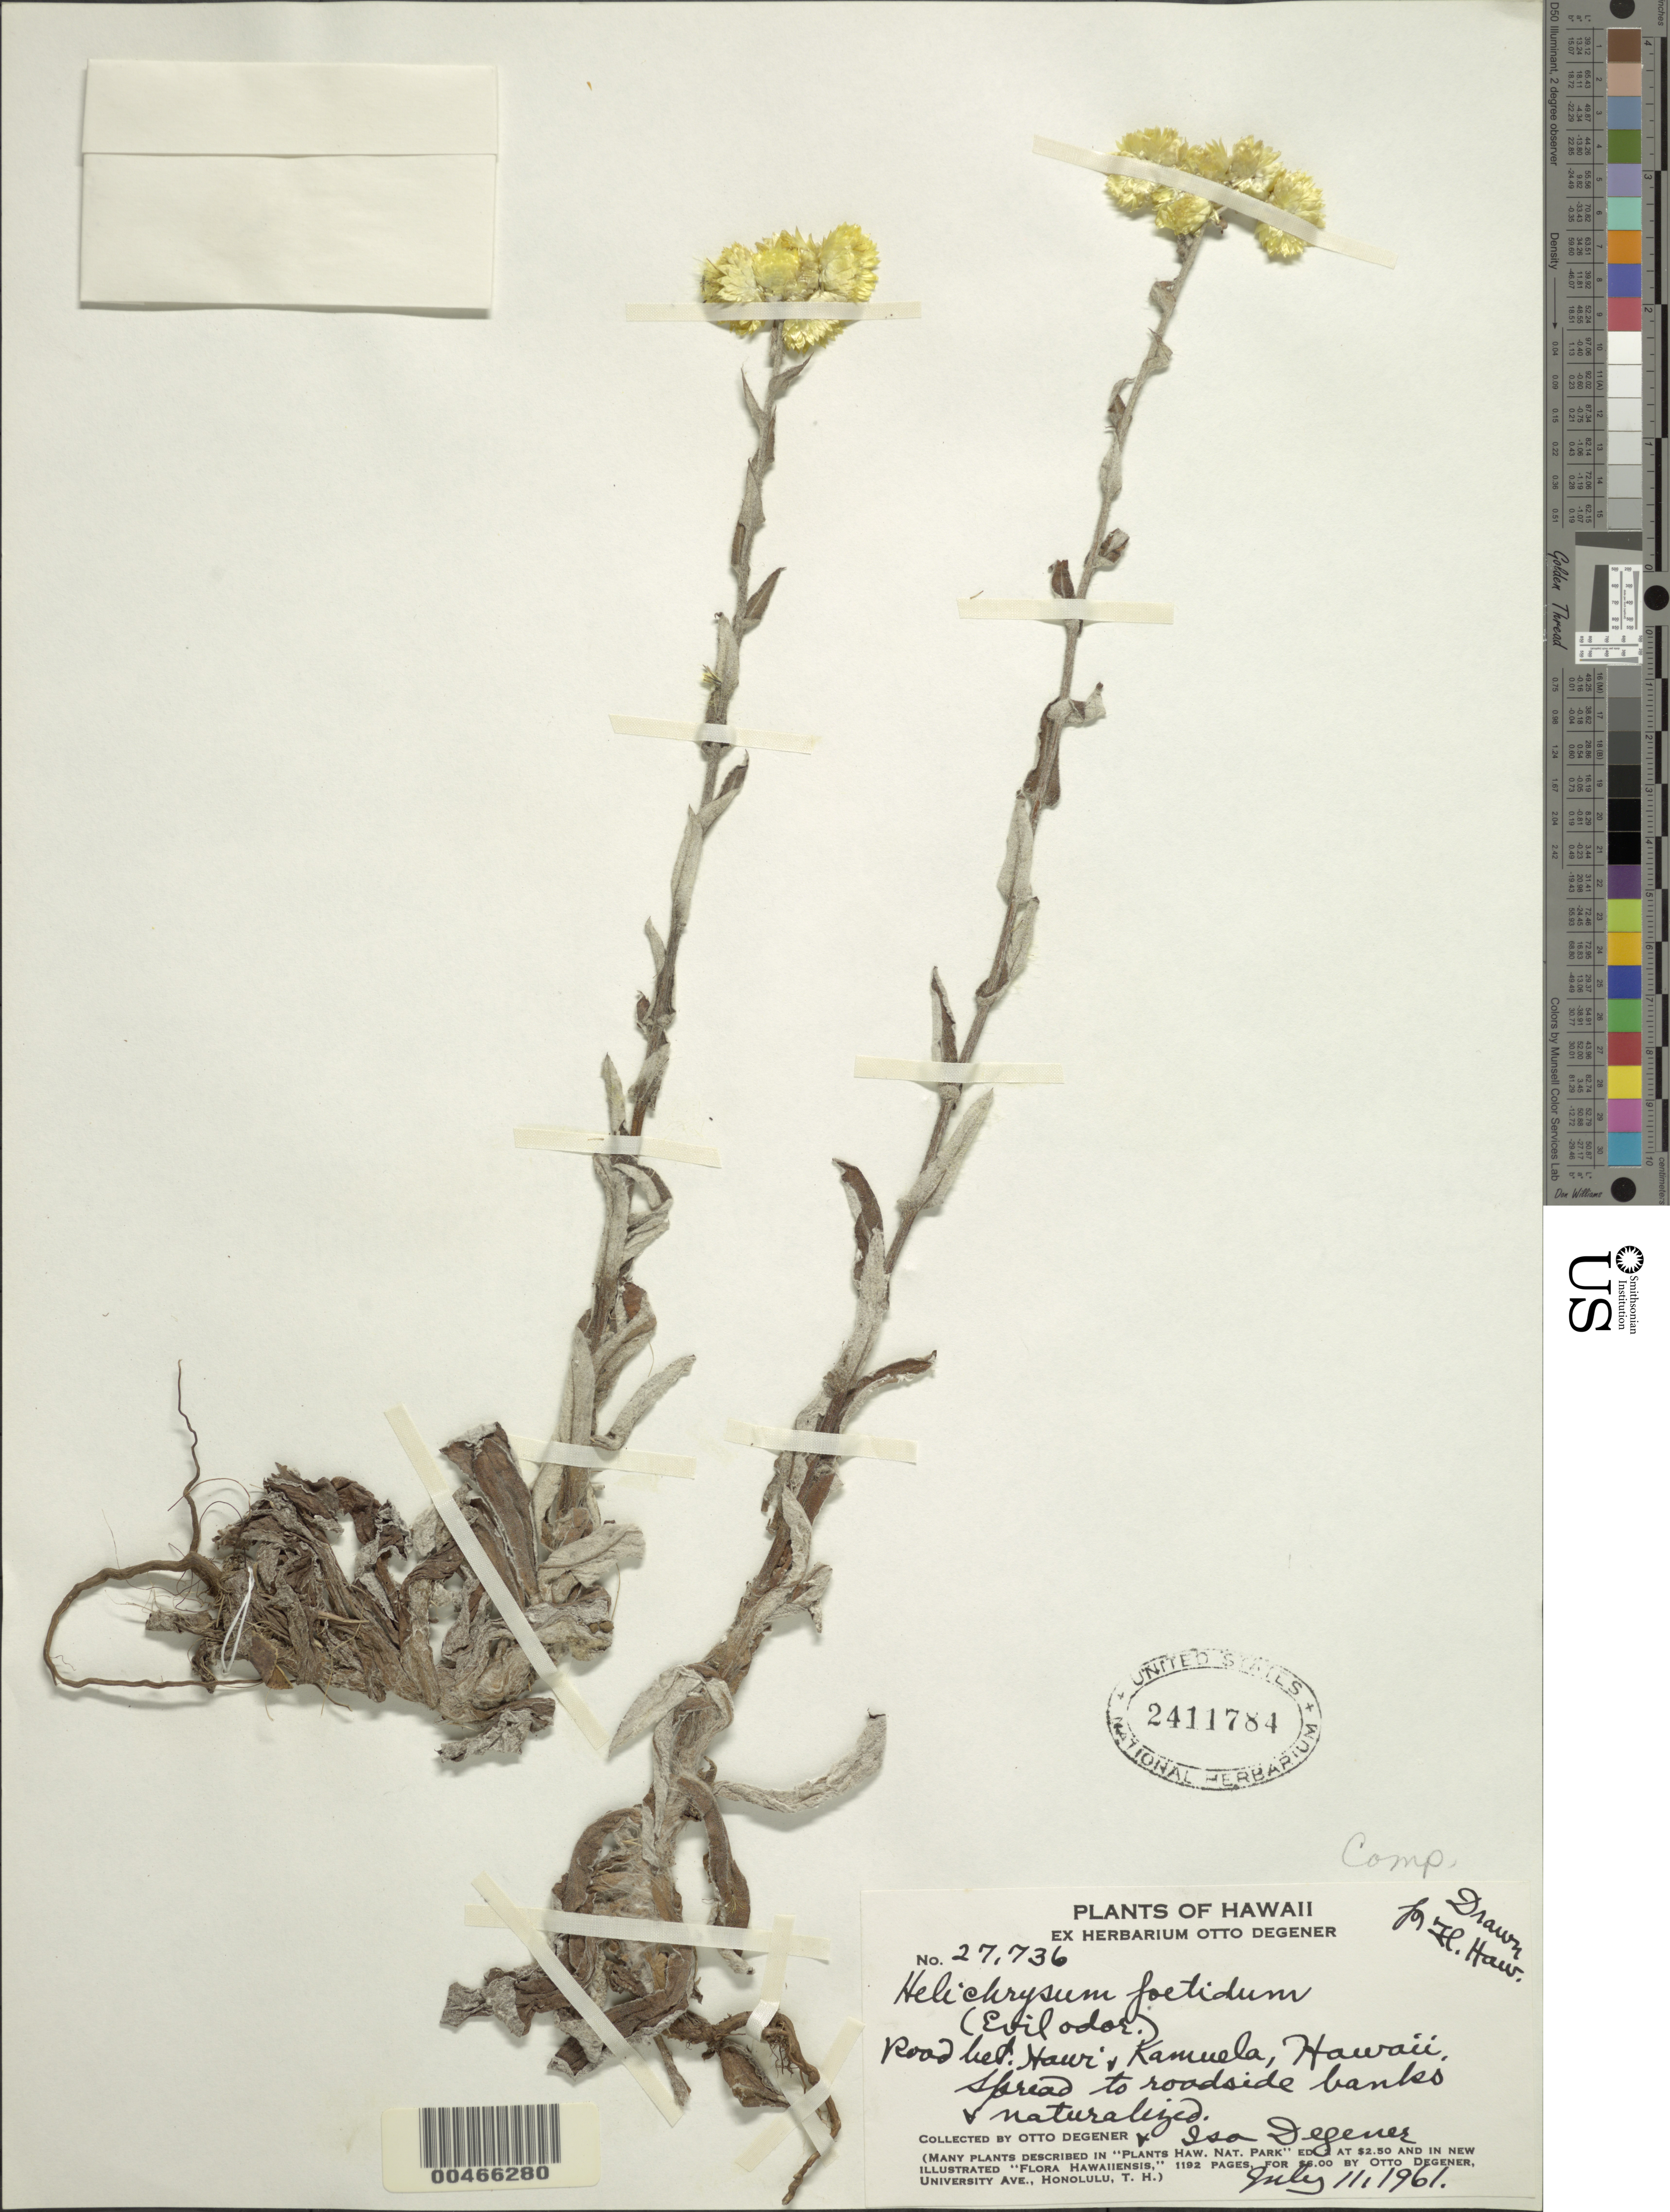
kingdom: Plantae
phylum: Tracheophyta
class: Magnoliopsida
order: Asterales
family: Asteraceae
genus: Helichrysum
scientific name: Helichrysum foetidum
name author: (L.) Moench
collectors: O. Degener & I. Degener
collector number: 27736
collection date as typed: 11 Jul 1961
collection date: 1961-07-11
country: United States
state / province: Hawaii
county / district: Hawaii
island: Hawaii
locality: Road bet. Hawi & Kamuela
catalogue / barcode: US 2411784